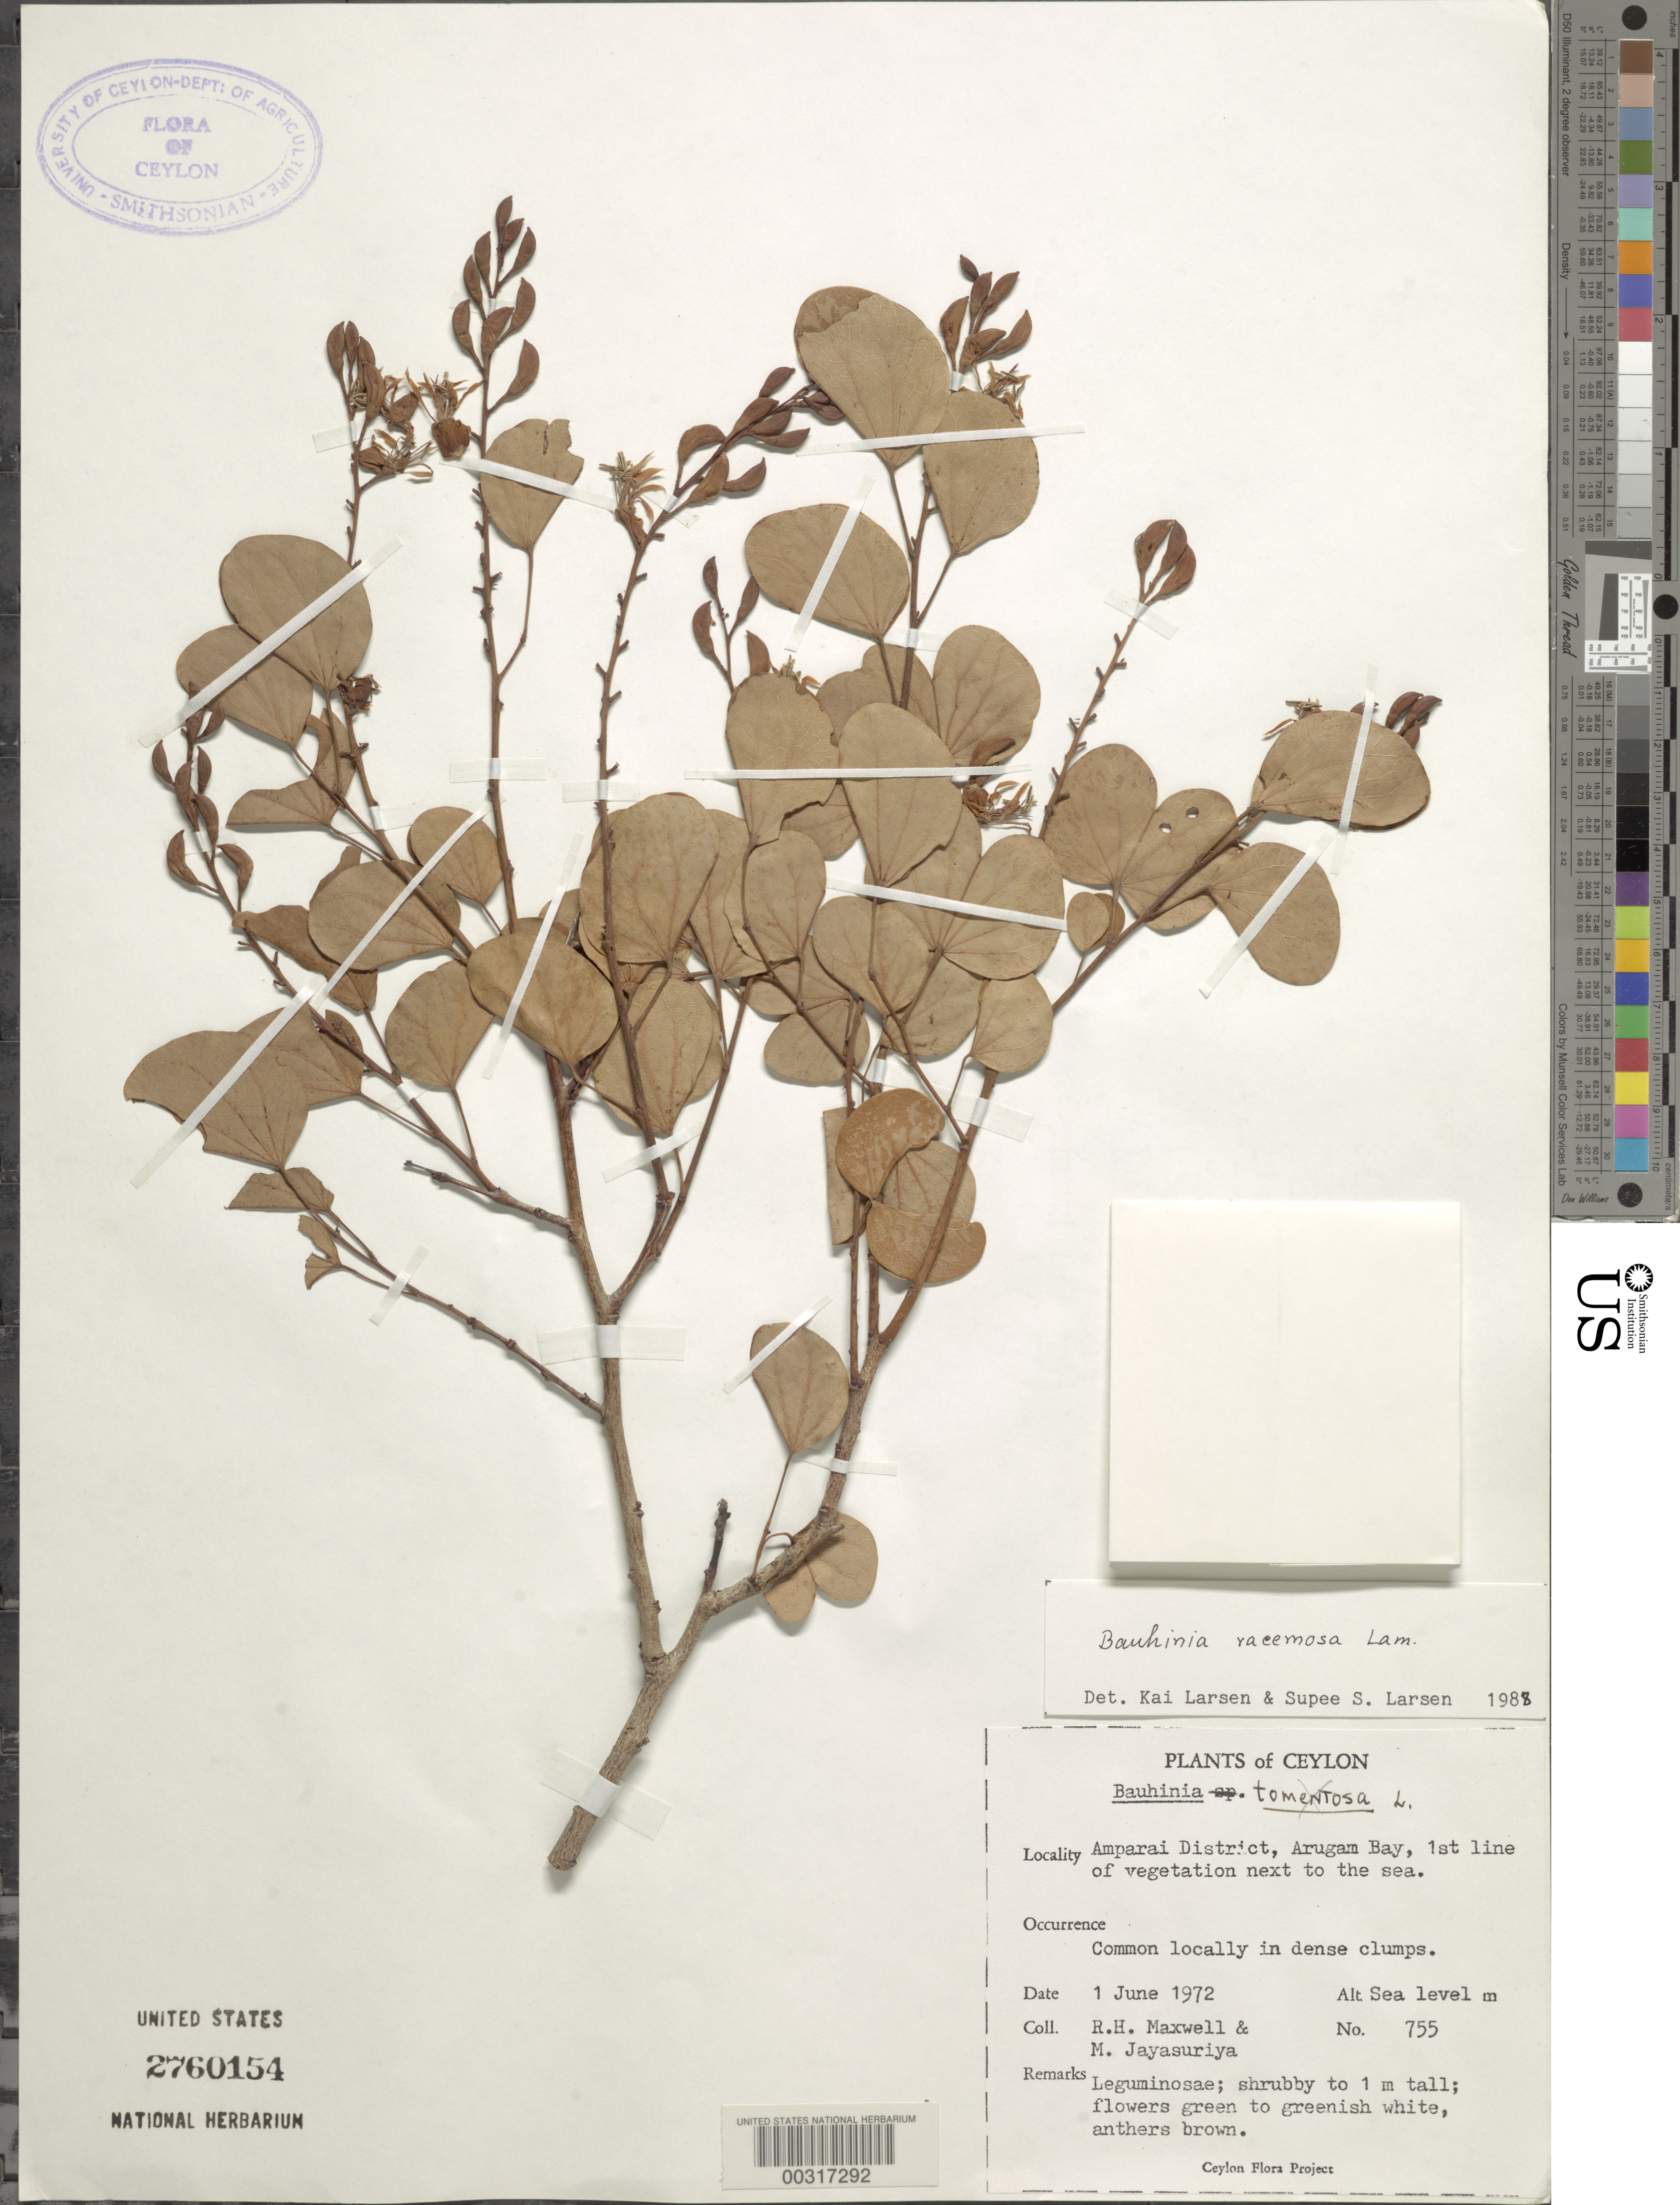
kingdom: Plantae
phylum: Tracheophyta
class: Magnoliopsida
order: Fabales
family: Fabaceae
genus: Bauhinia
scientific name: Bauhinia racemosa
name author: Lam.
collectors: R. H. Maxwell & A. H. Jayasuriya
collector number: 755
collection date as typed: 01 Jun 1972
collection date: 1972-06-01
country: Sri Lanka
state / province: Eastern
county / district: Amparai Dist.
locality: Arugam bay, first line of vegetation next to the sea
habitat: In dense clumps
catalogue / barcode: US 2760154